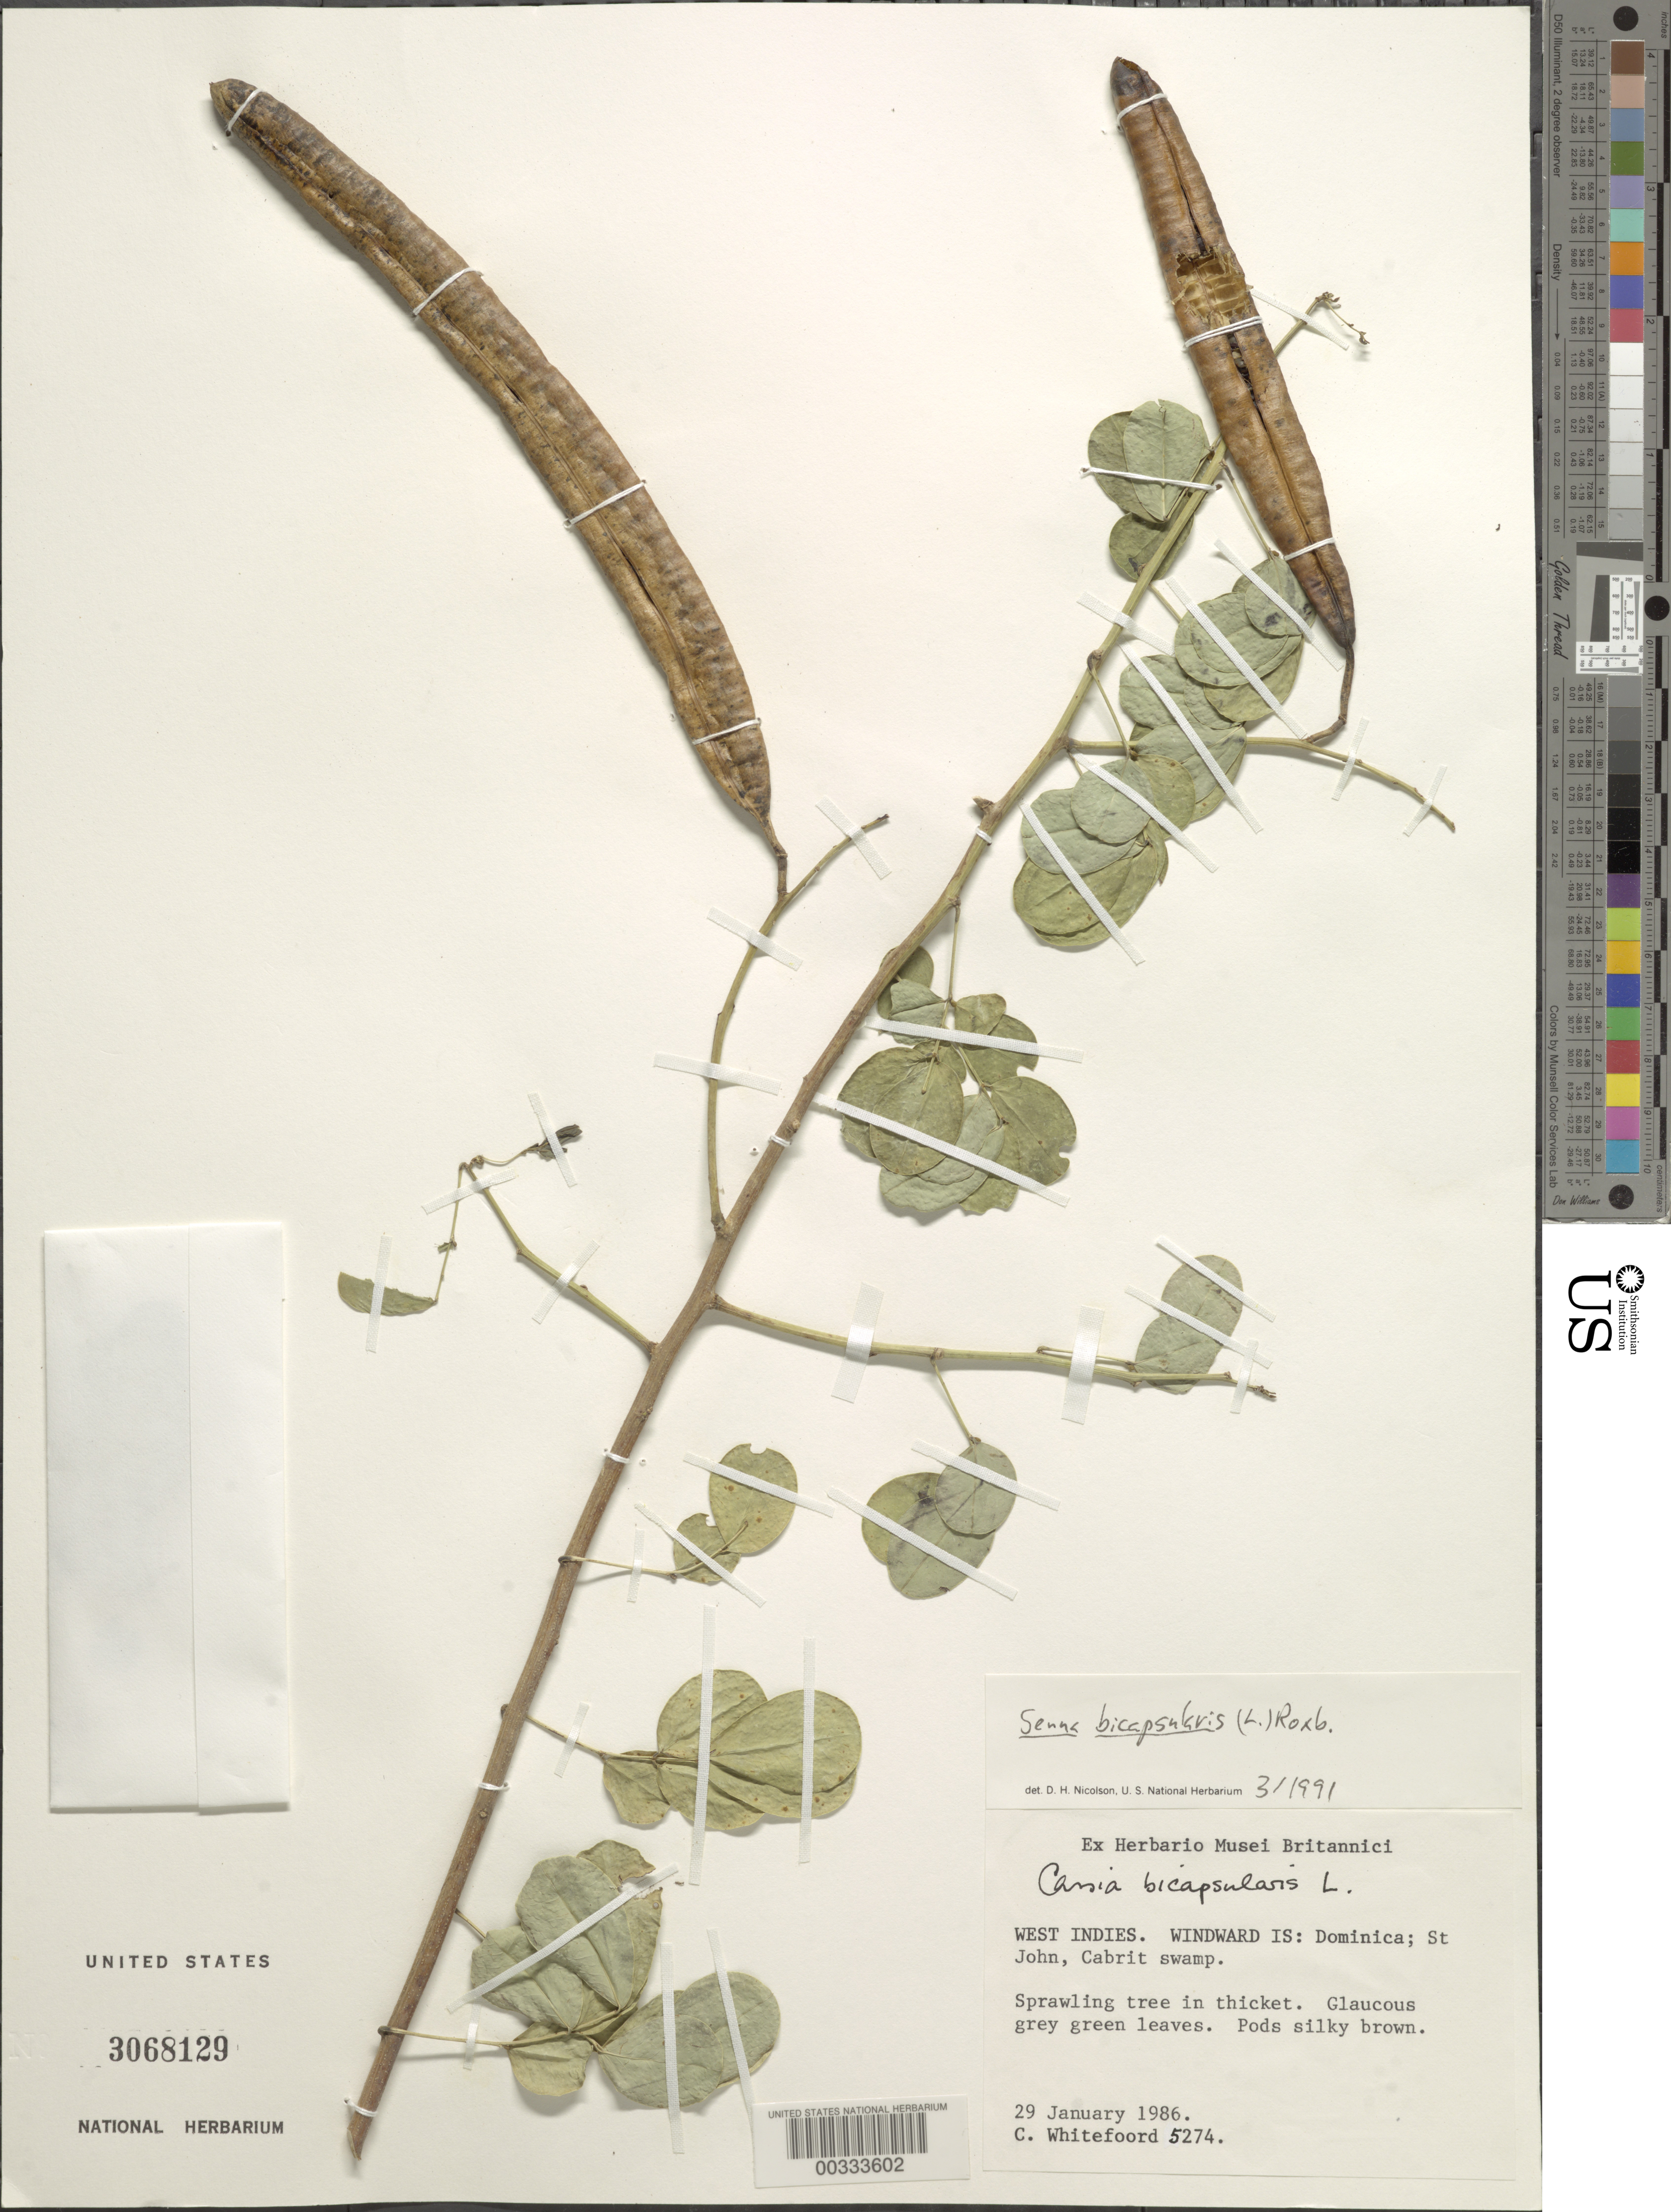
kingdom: Plantae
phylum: Tracheophyta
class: Magnoliopsida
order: Fabales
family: Fabaceae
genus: Senna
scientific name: Senna bicapsularis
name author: (L.) Roxb.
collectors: C. Whitefoord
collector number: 5274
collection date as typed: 29 Jan 1986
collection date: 1986-01-29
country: Dominica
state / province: St. John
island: Dominica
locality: Cabrit swamp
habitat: Thicket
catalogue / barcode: US 3068129